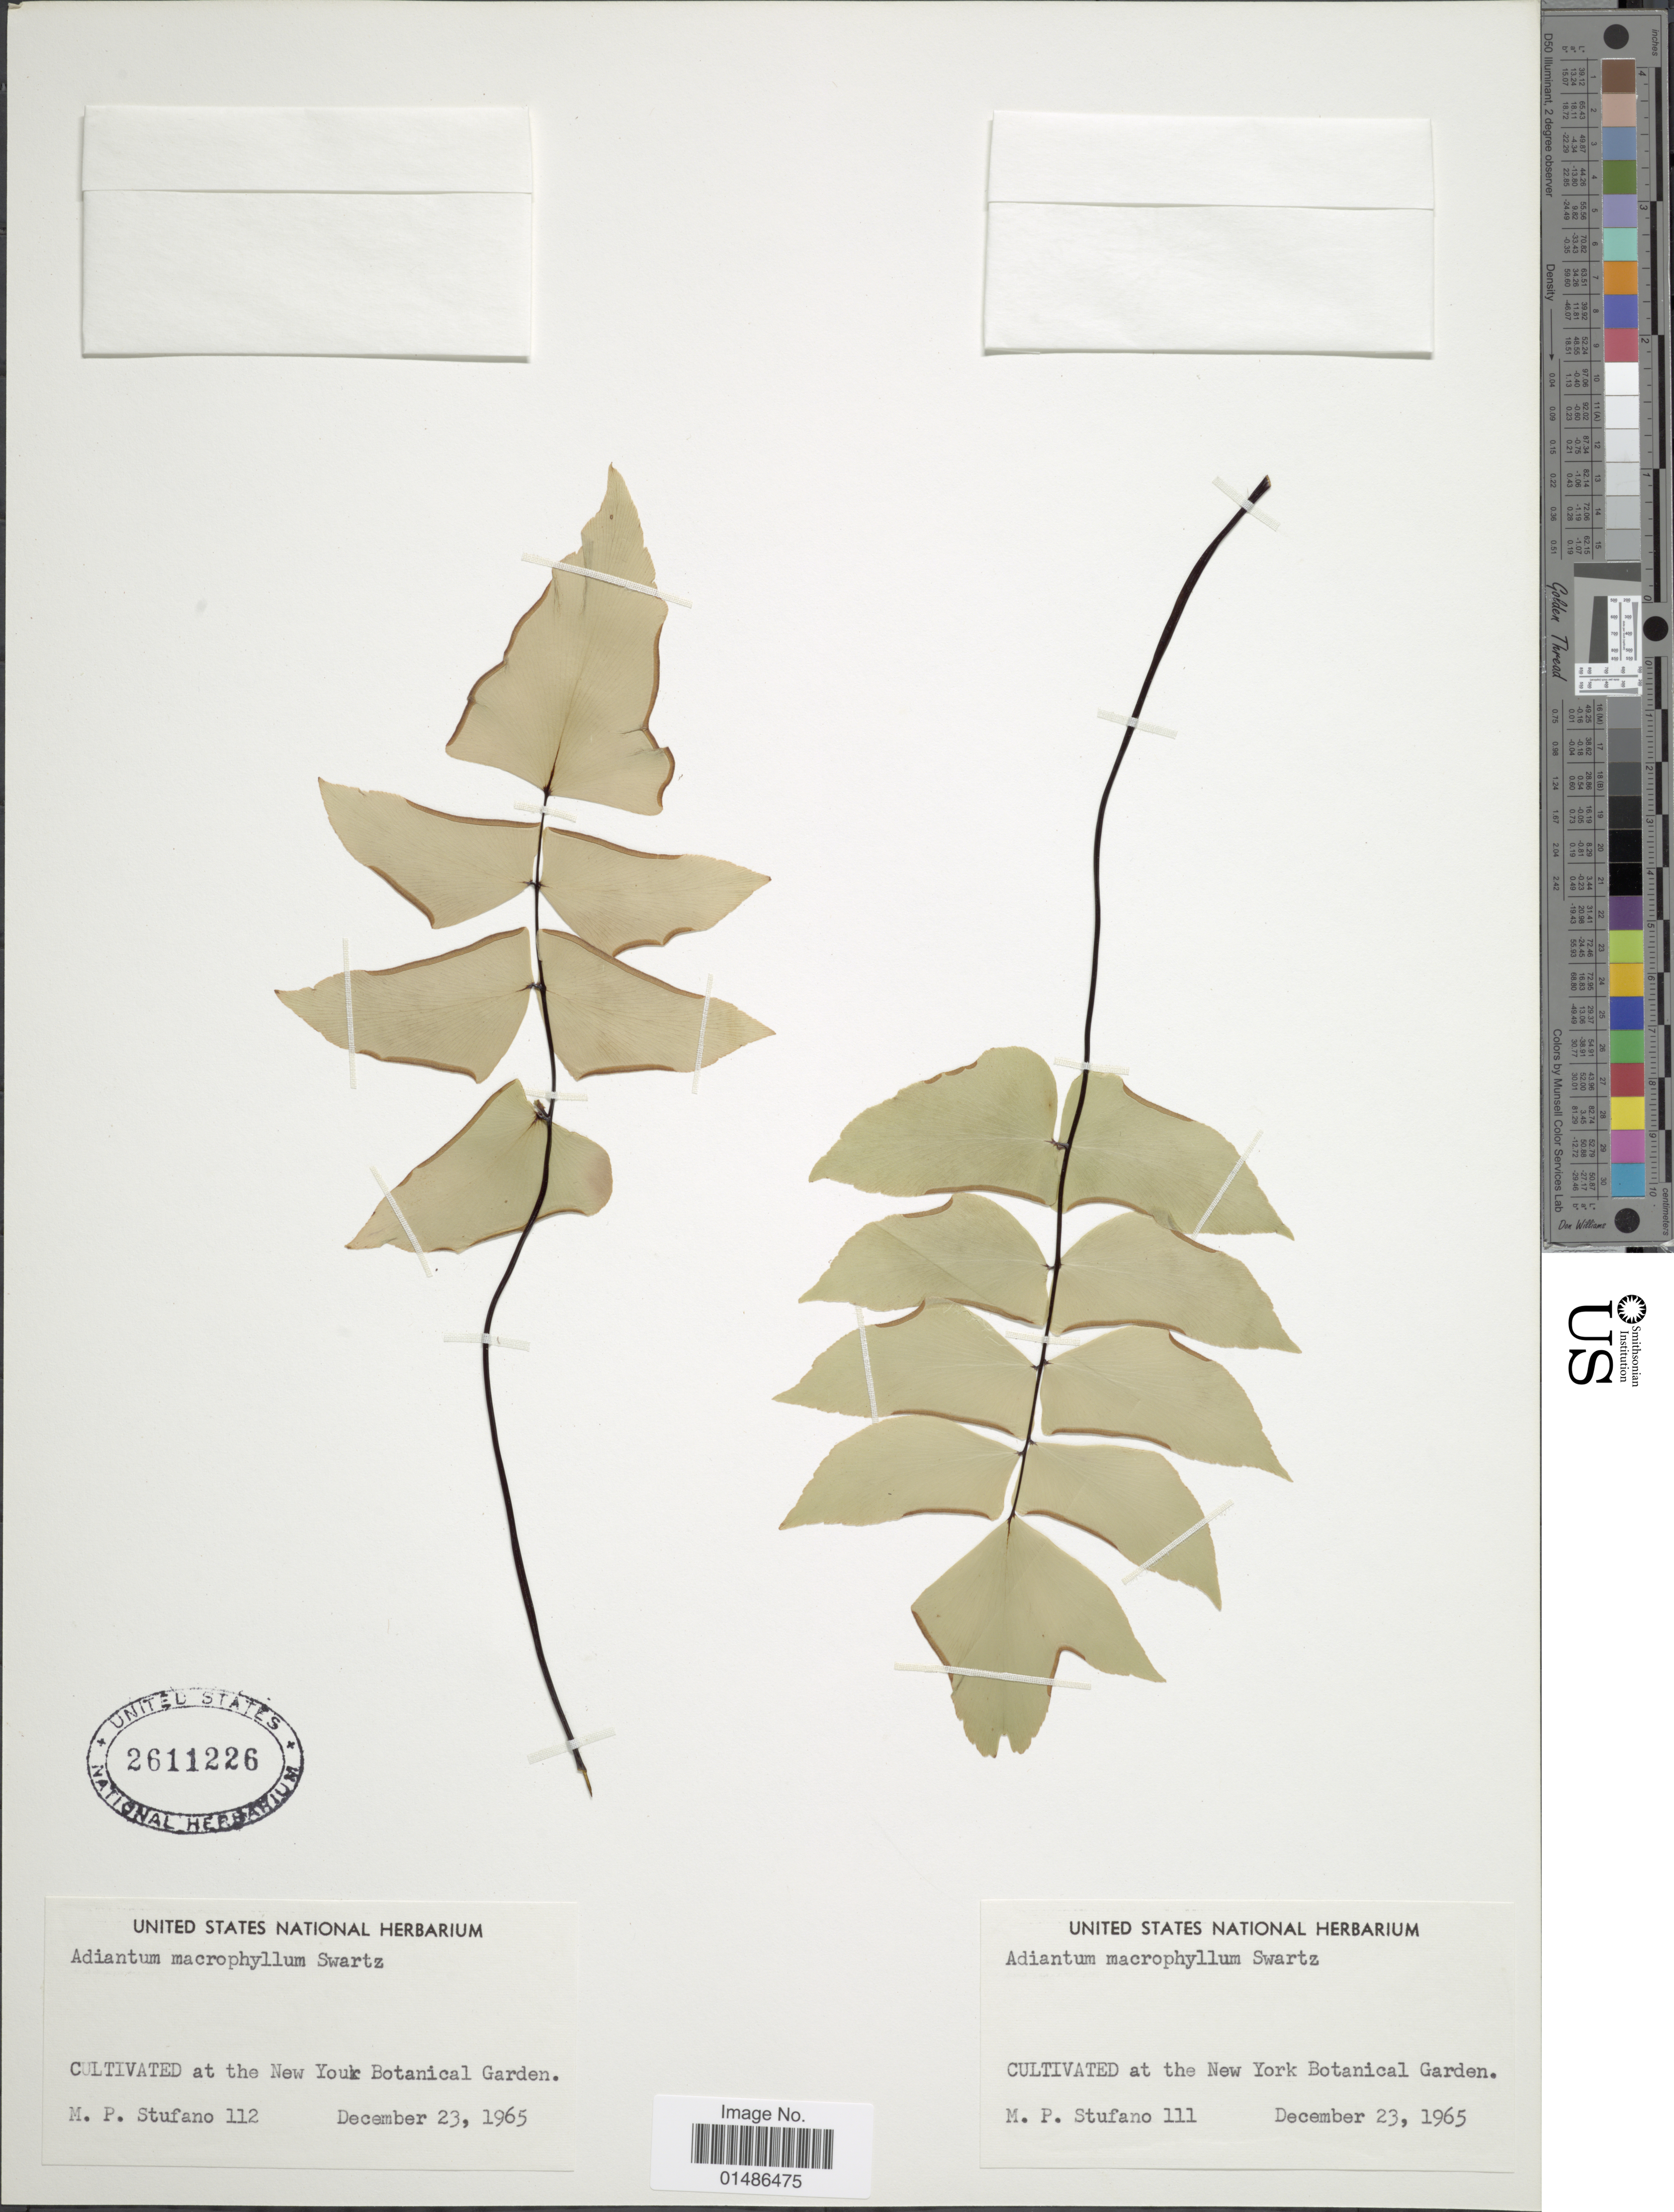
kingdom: Plantae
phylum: Tracheophyta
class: Polypodiopsida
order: Polypodiales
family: Pteridaceae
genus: Adiantum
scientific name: Adiantum macrophyllum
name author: Sw.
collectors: M. Stufano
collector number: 112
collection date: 1965-12-23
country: United States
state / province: New York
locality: Cultivated at the New York Botanical Garden.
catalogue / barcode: US 2611226-2